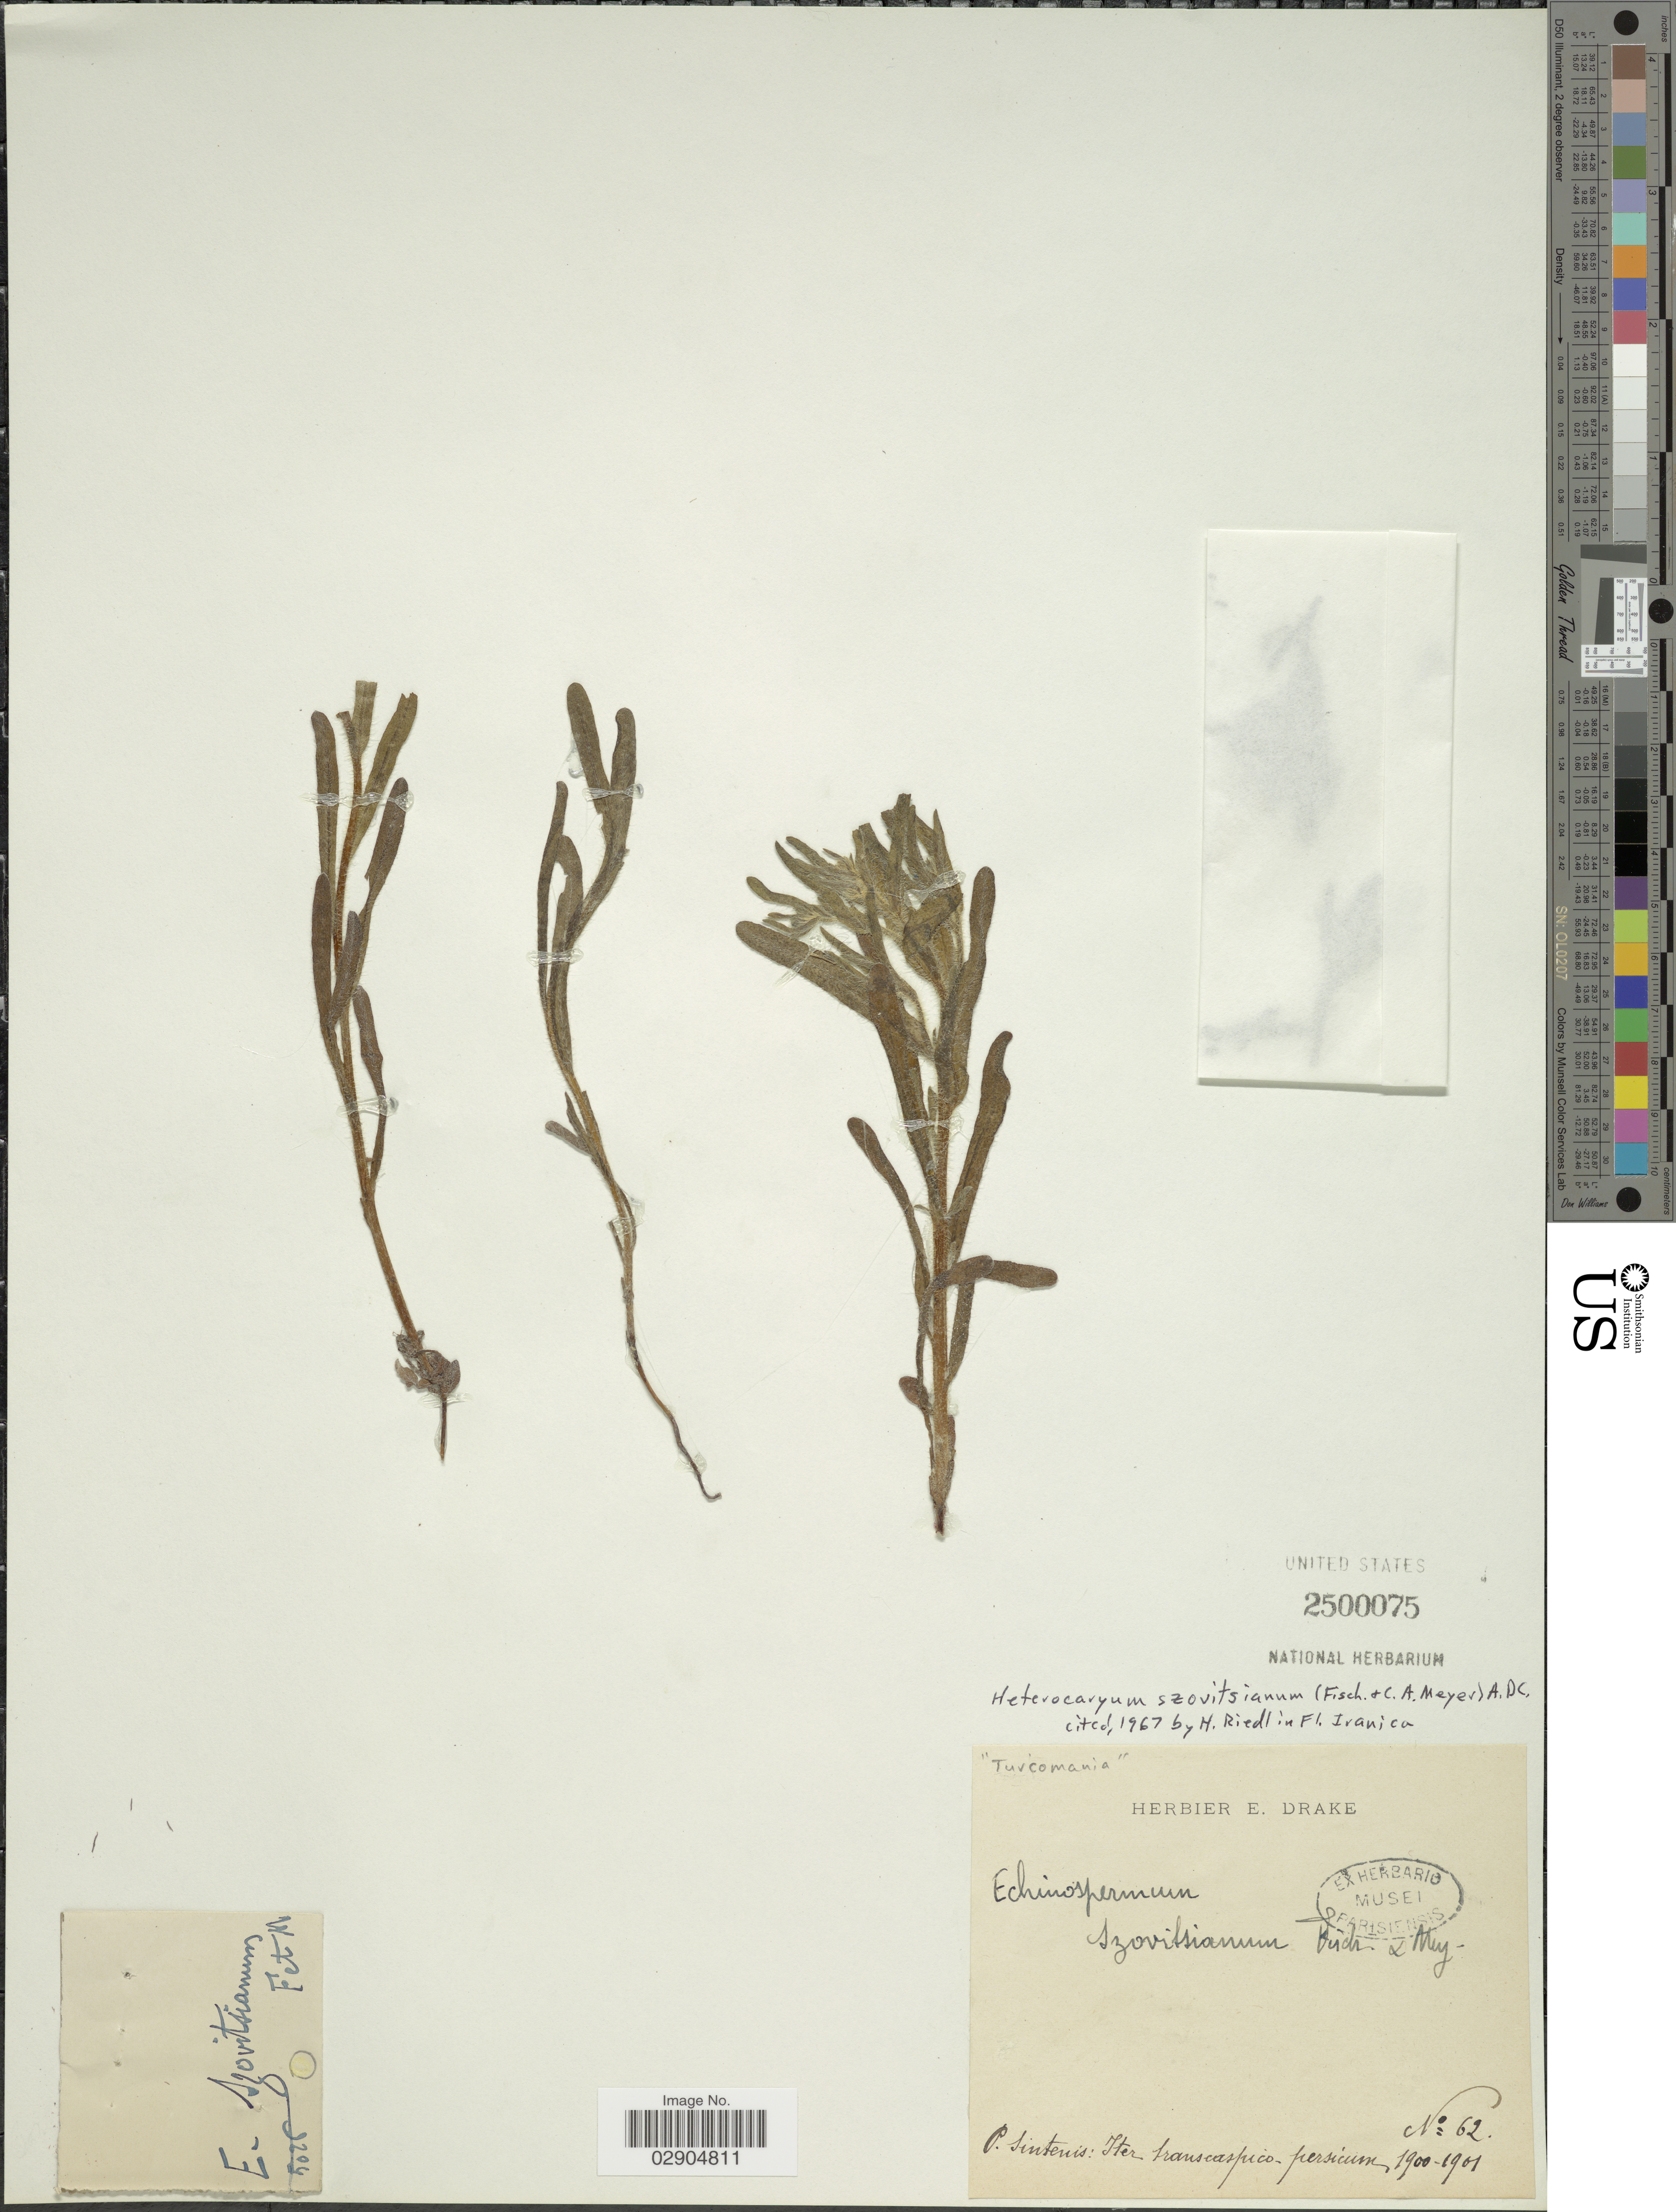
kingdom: Plantae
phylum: Tracheophyta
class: Magnoliopsida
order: Boraginales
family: Boraginaceae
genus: Heterocaryum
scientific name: Heterocaryum szovitsianum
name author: (Fisch. & C.A. Mey.) A. DC.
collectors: P. Sintenis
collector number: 62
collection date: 1900/1901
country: Iran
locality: Iter transcaspico, persicum.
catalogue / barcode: US 2500075